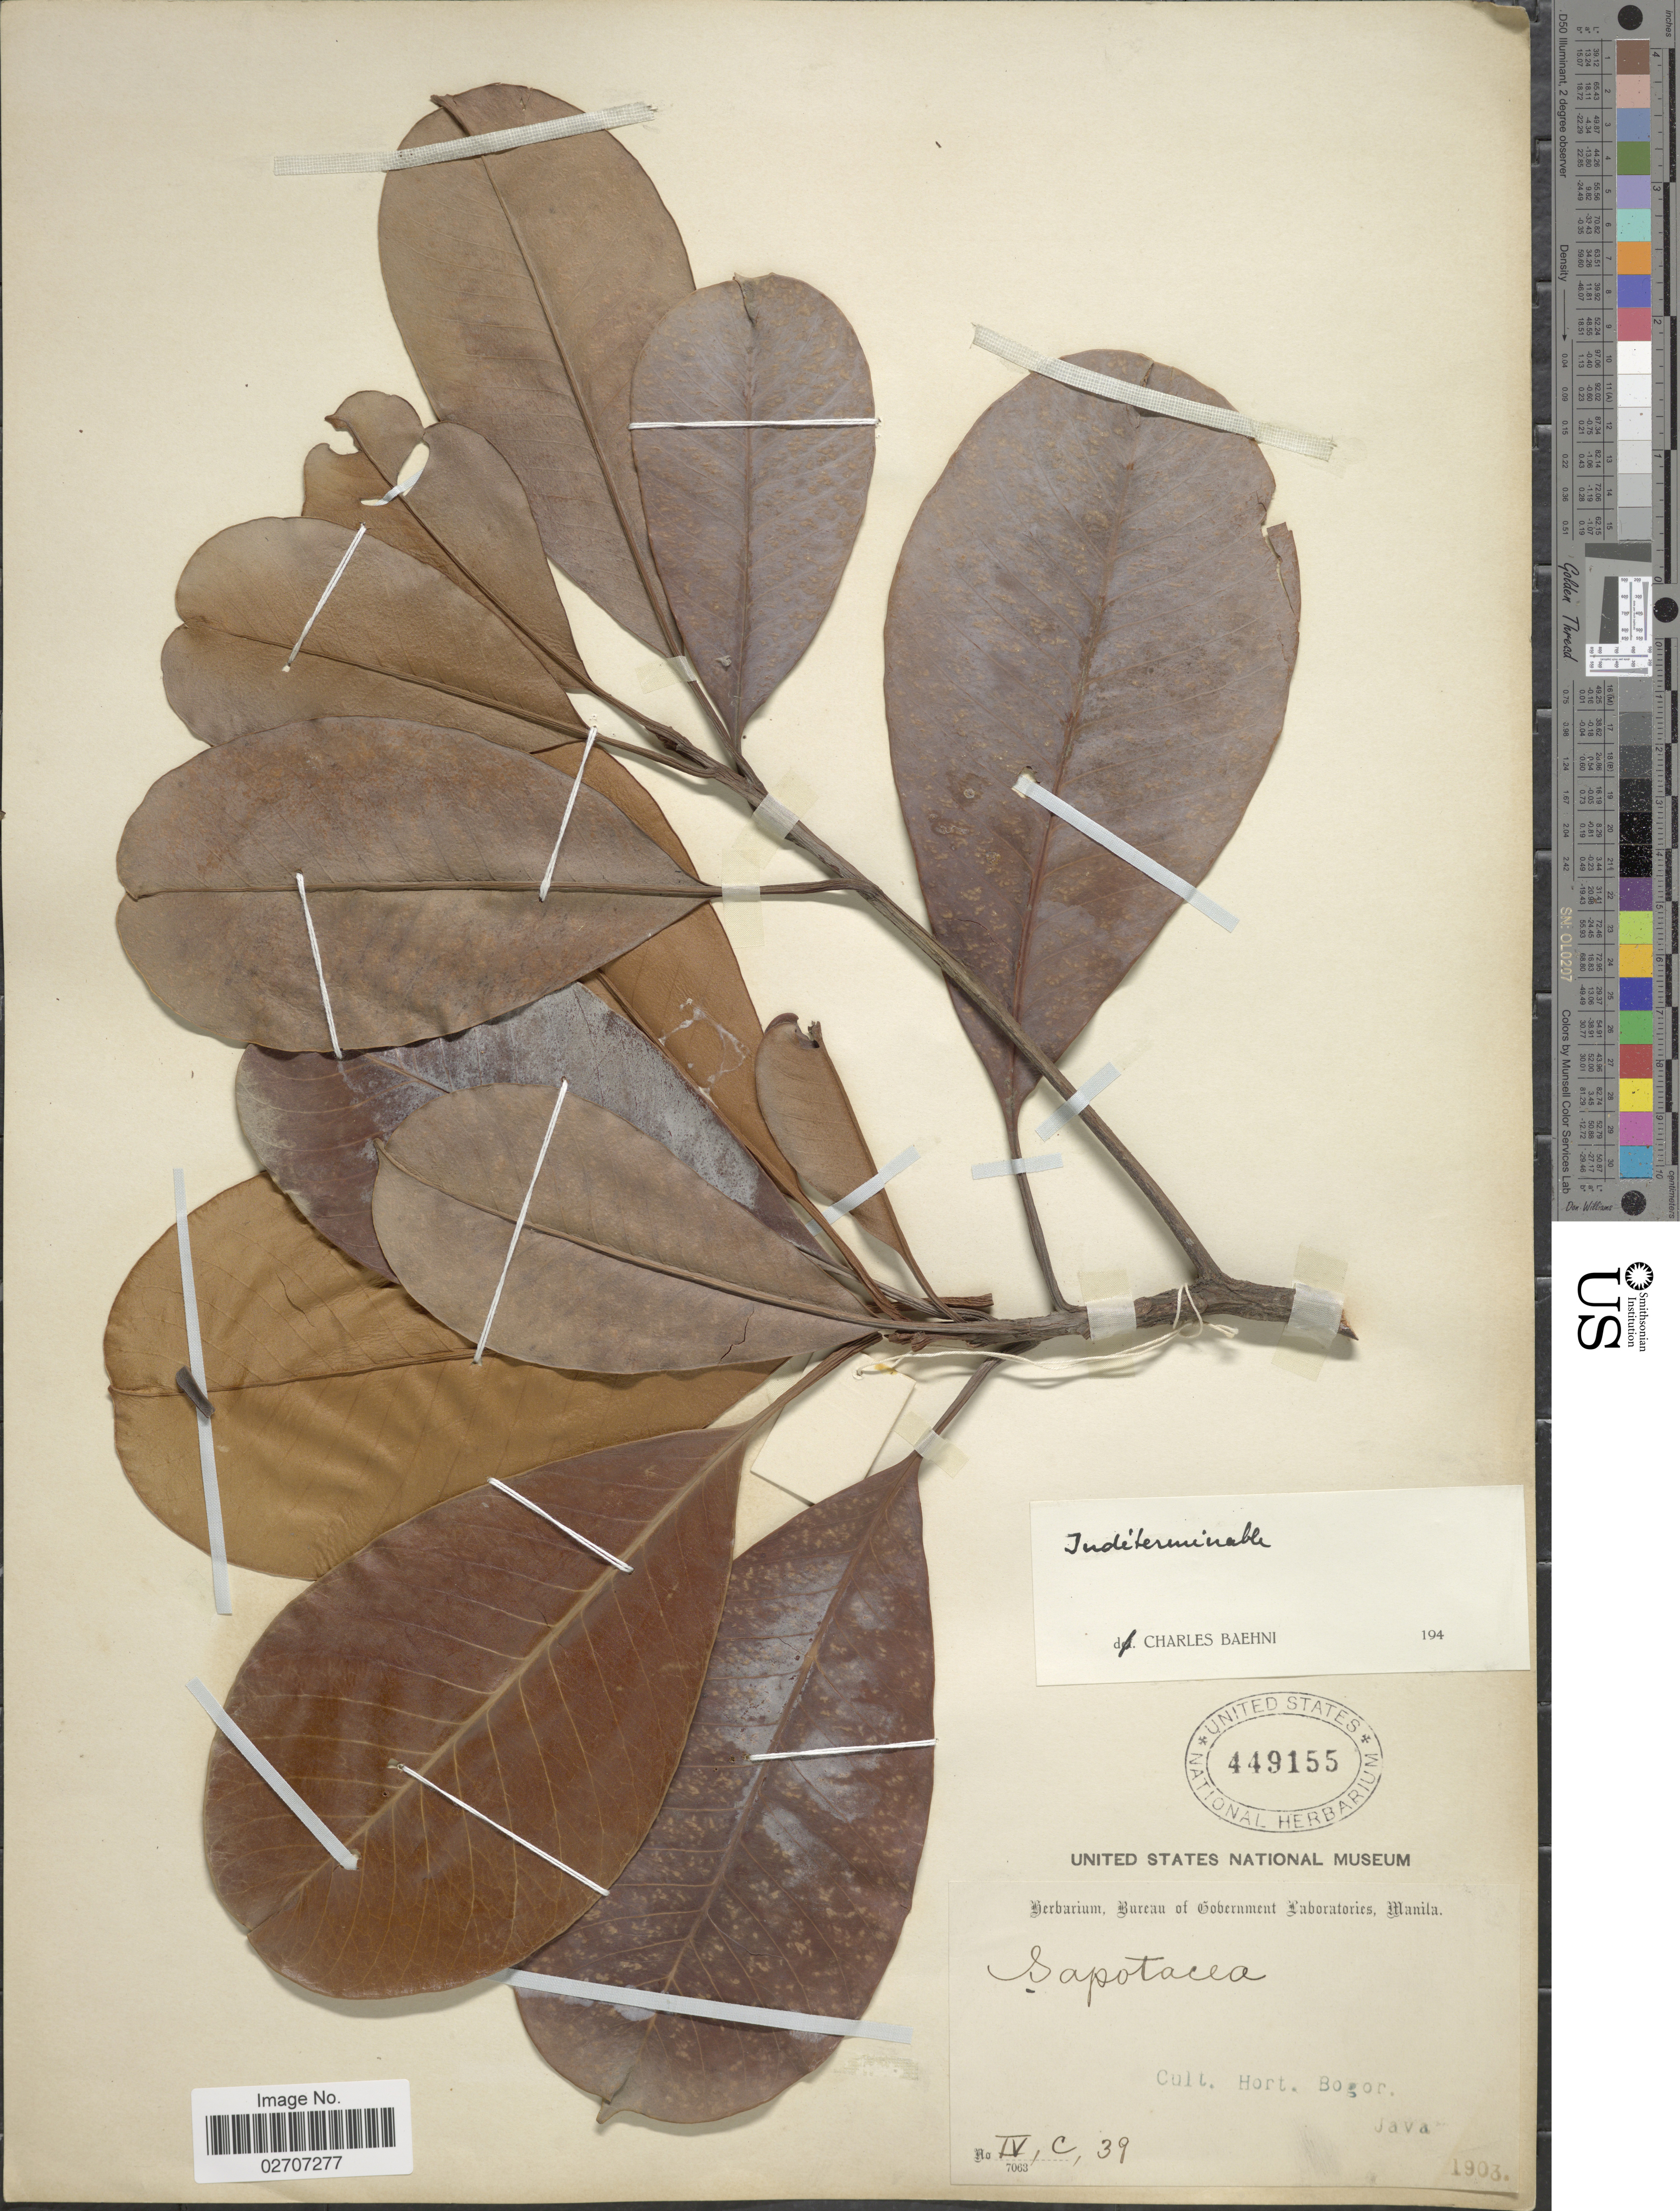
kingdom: Plantae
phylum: Tracheophyta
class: Magnoliopsida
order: Ericales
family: Sapotaceae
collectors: Ex herb. Bureau of Government Laboratories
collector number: IV,C,39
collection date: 1903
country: Indonesia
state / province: Java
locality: Cult. Hort. Bogor. Java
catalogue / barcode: US 449155